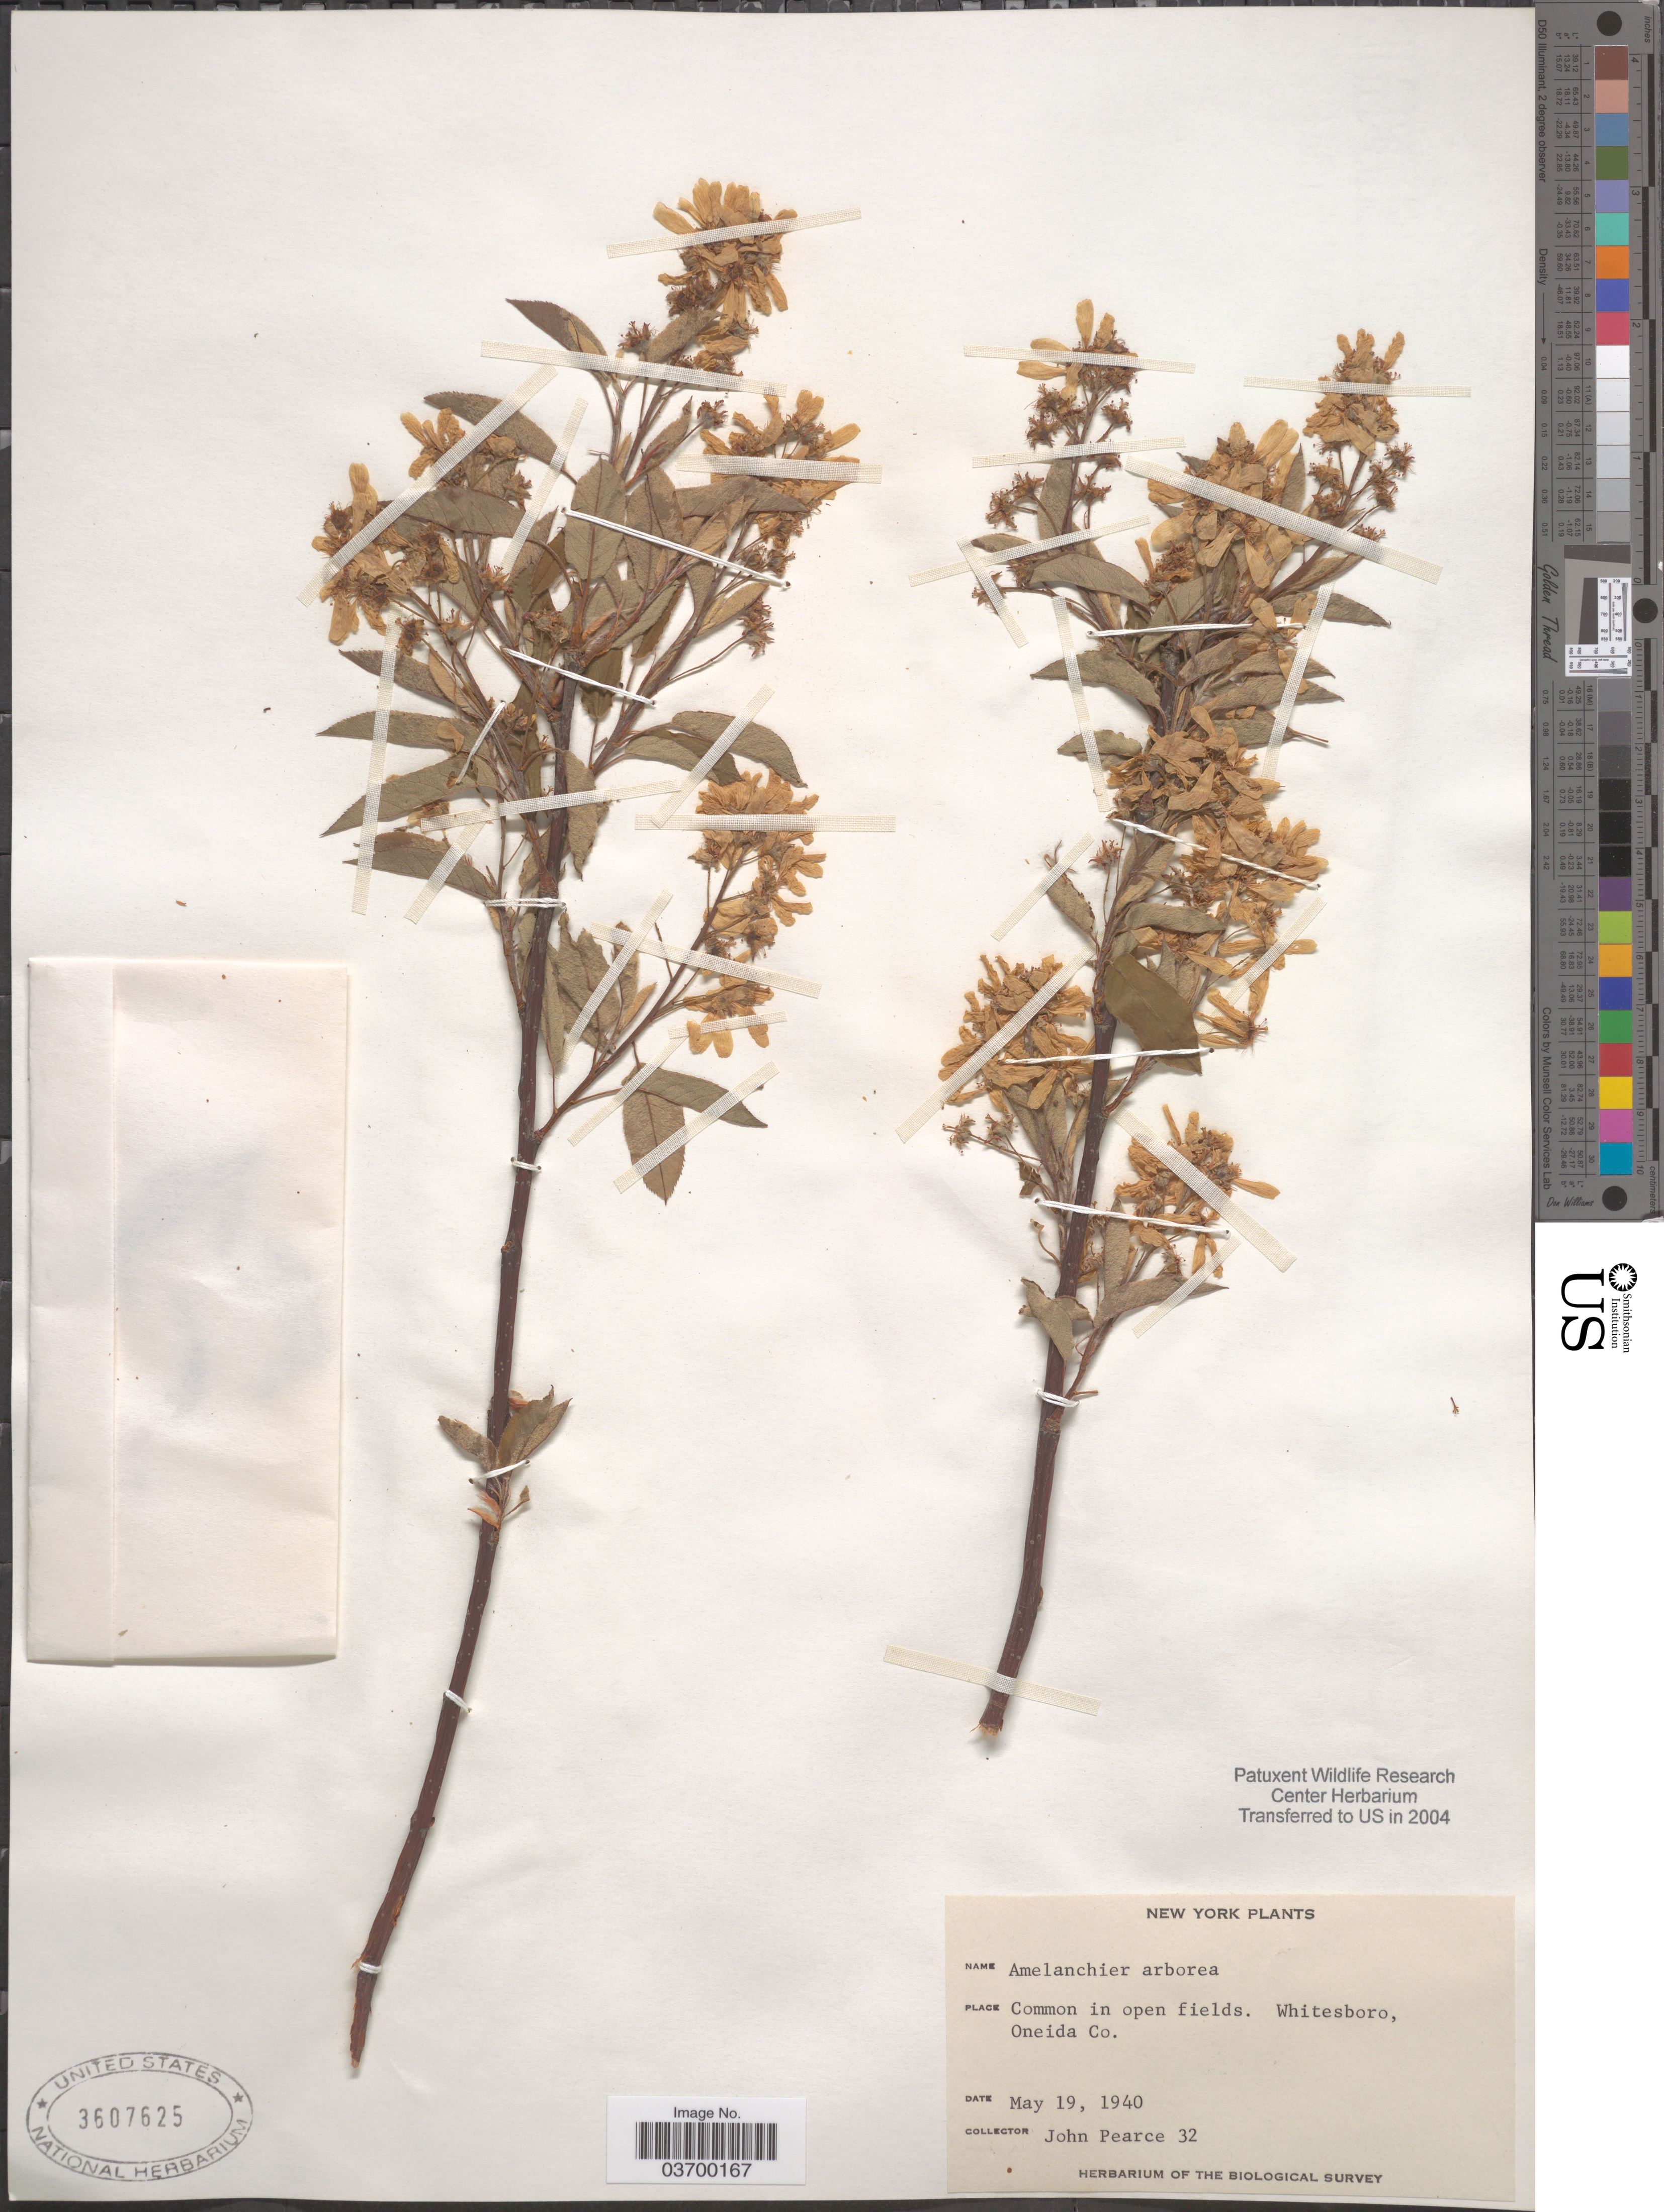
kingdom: Plantae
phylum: Tracheophyta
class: Magnoliopsida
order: Rosales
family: Rosaceae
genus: Amelanchier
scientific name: Amelanchier arborea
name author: (F. Michx.) Fernald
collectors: J. Pearce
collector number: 32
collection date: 1940-05-19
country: United States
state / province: New York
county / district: Oneida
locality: Whitesboro, Oneida Co.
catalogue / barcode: US 3607625